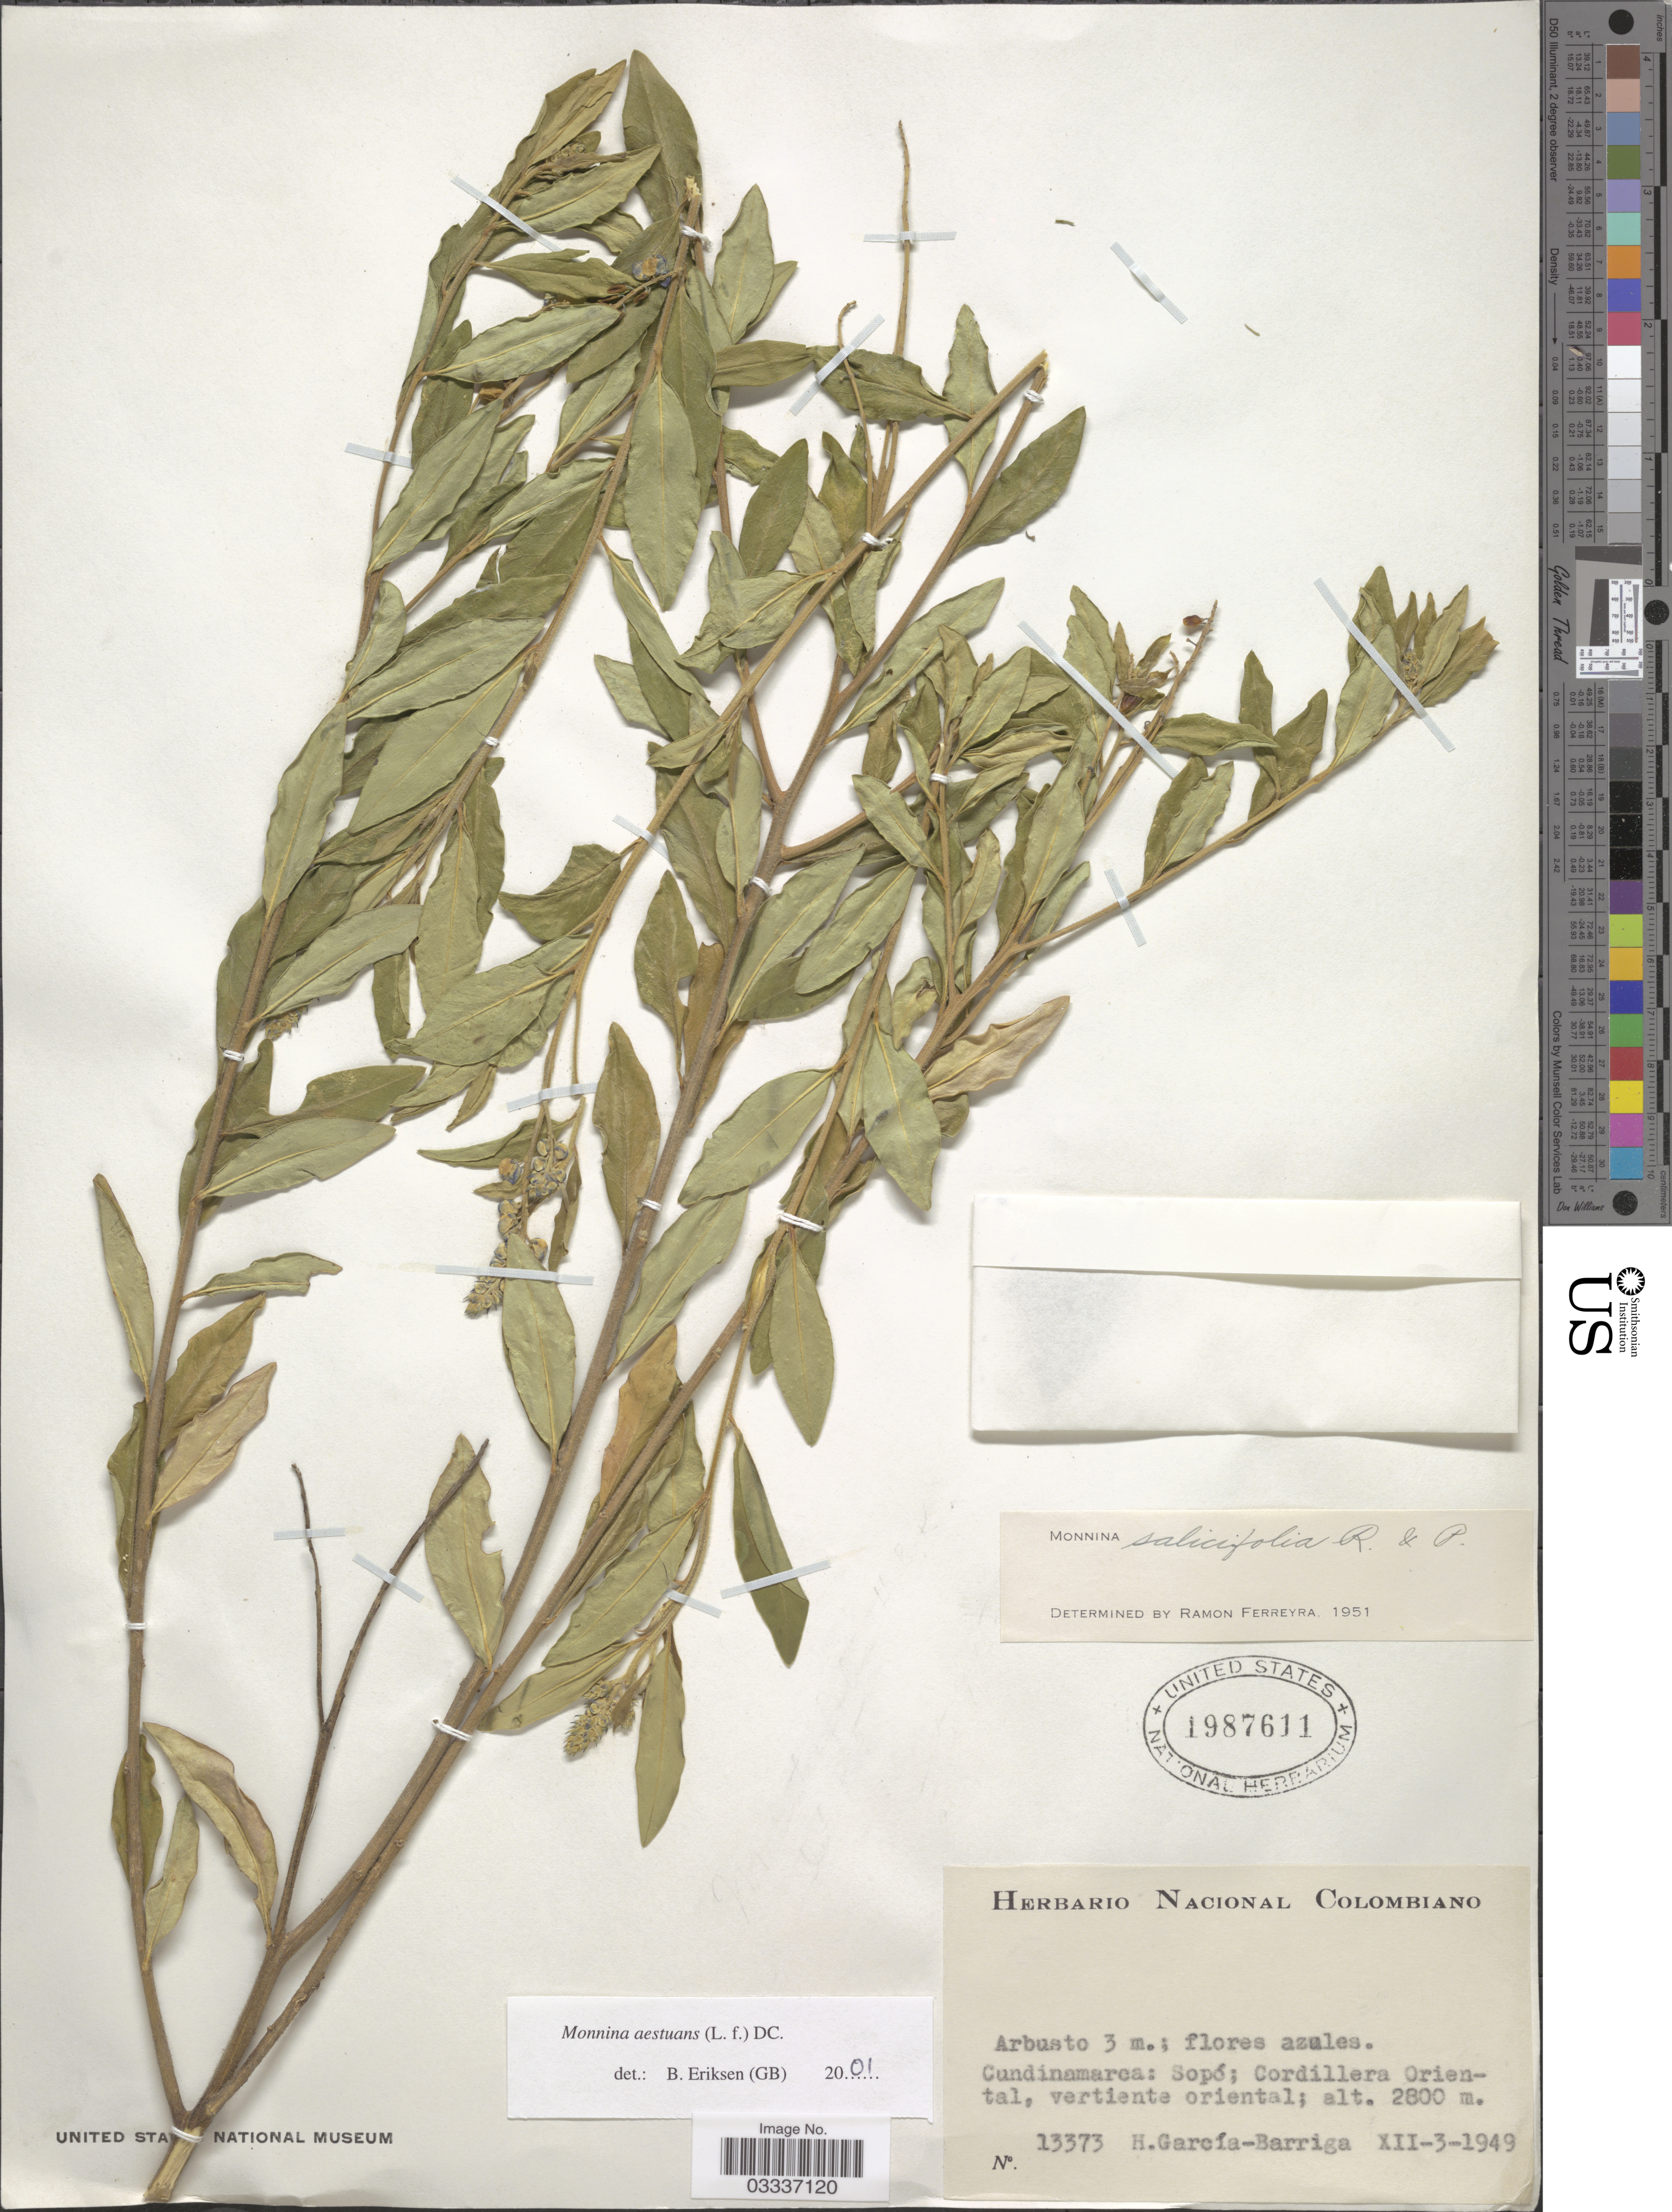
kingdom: Plantae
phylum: Tracheophyta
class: Magnoliopsida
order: Fabales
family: Polygalaceae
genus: Monnina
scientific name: Monnina aestuans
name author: (L. f.) DC.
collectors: H. García Barriga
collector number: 13373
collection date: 1949-12-03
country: Colombia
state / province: Cundinamarca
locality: Sopó; Cordillera Oriental, vertiente oriental.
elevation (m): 2800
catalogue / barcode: US 1987611